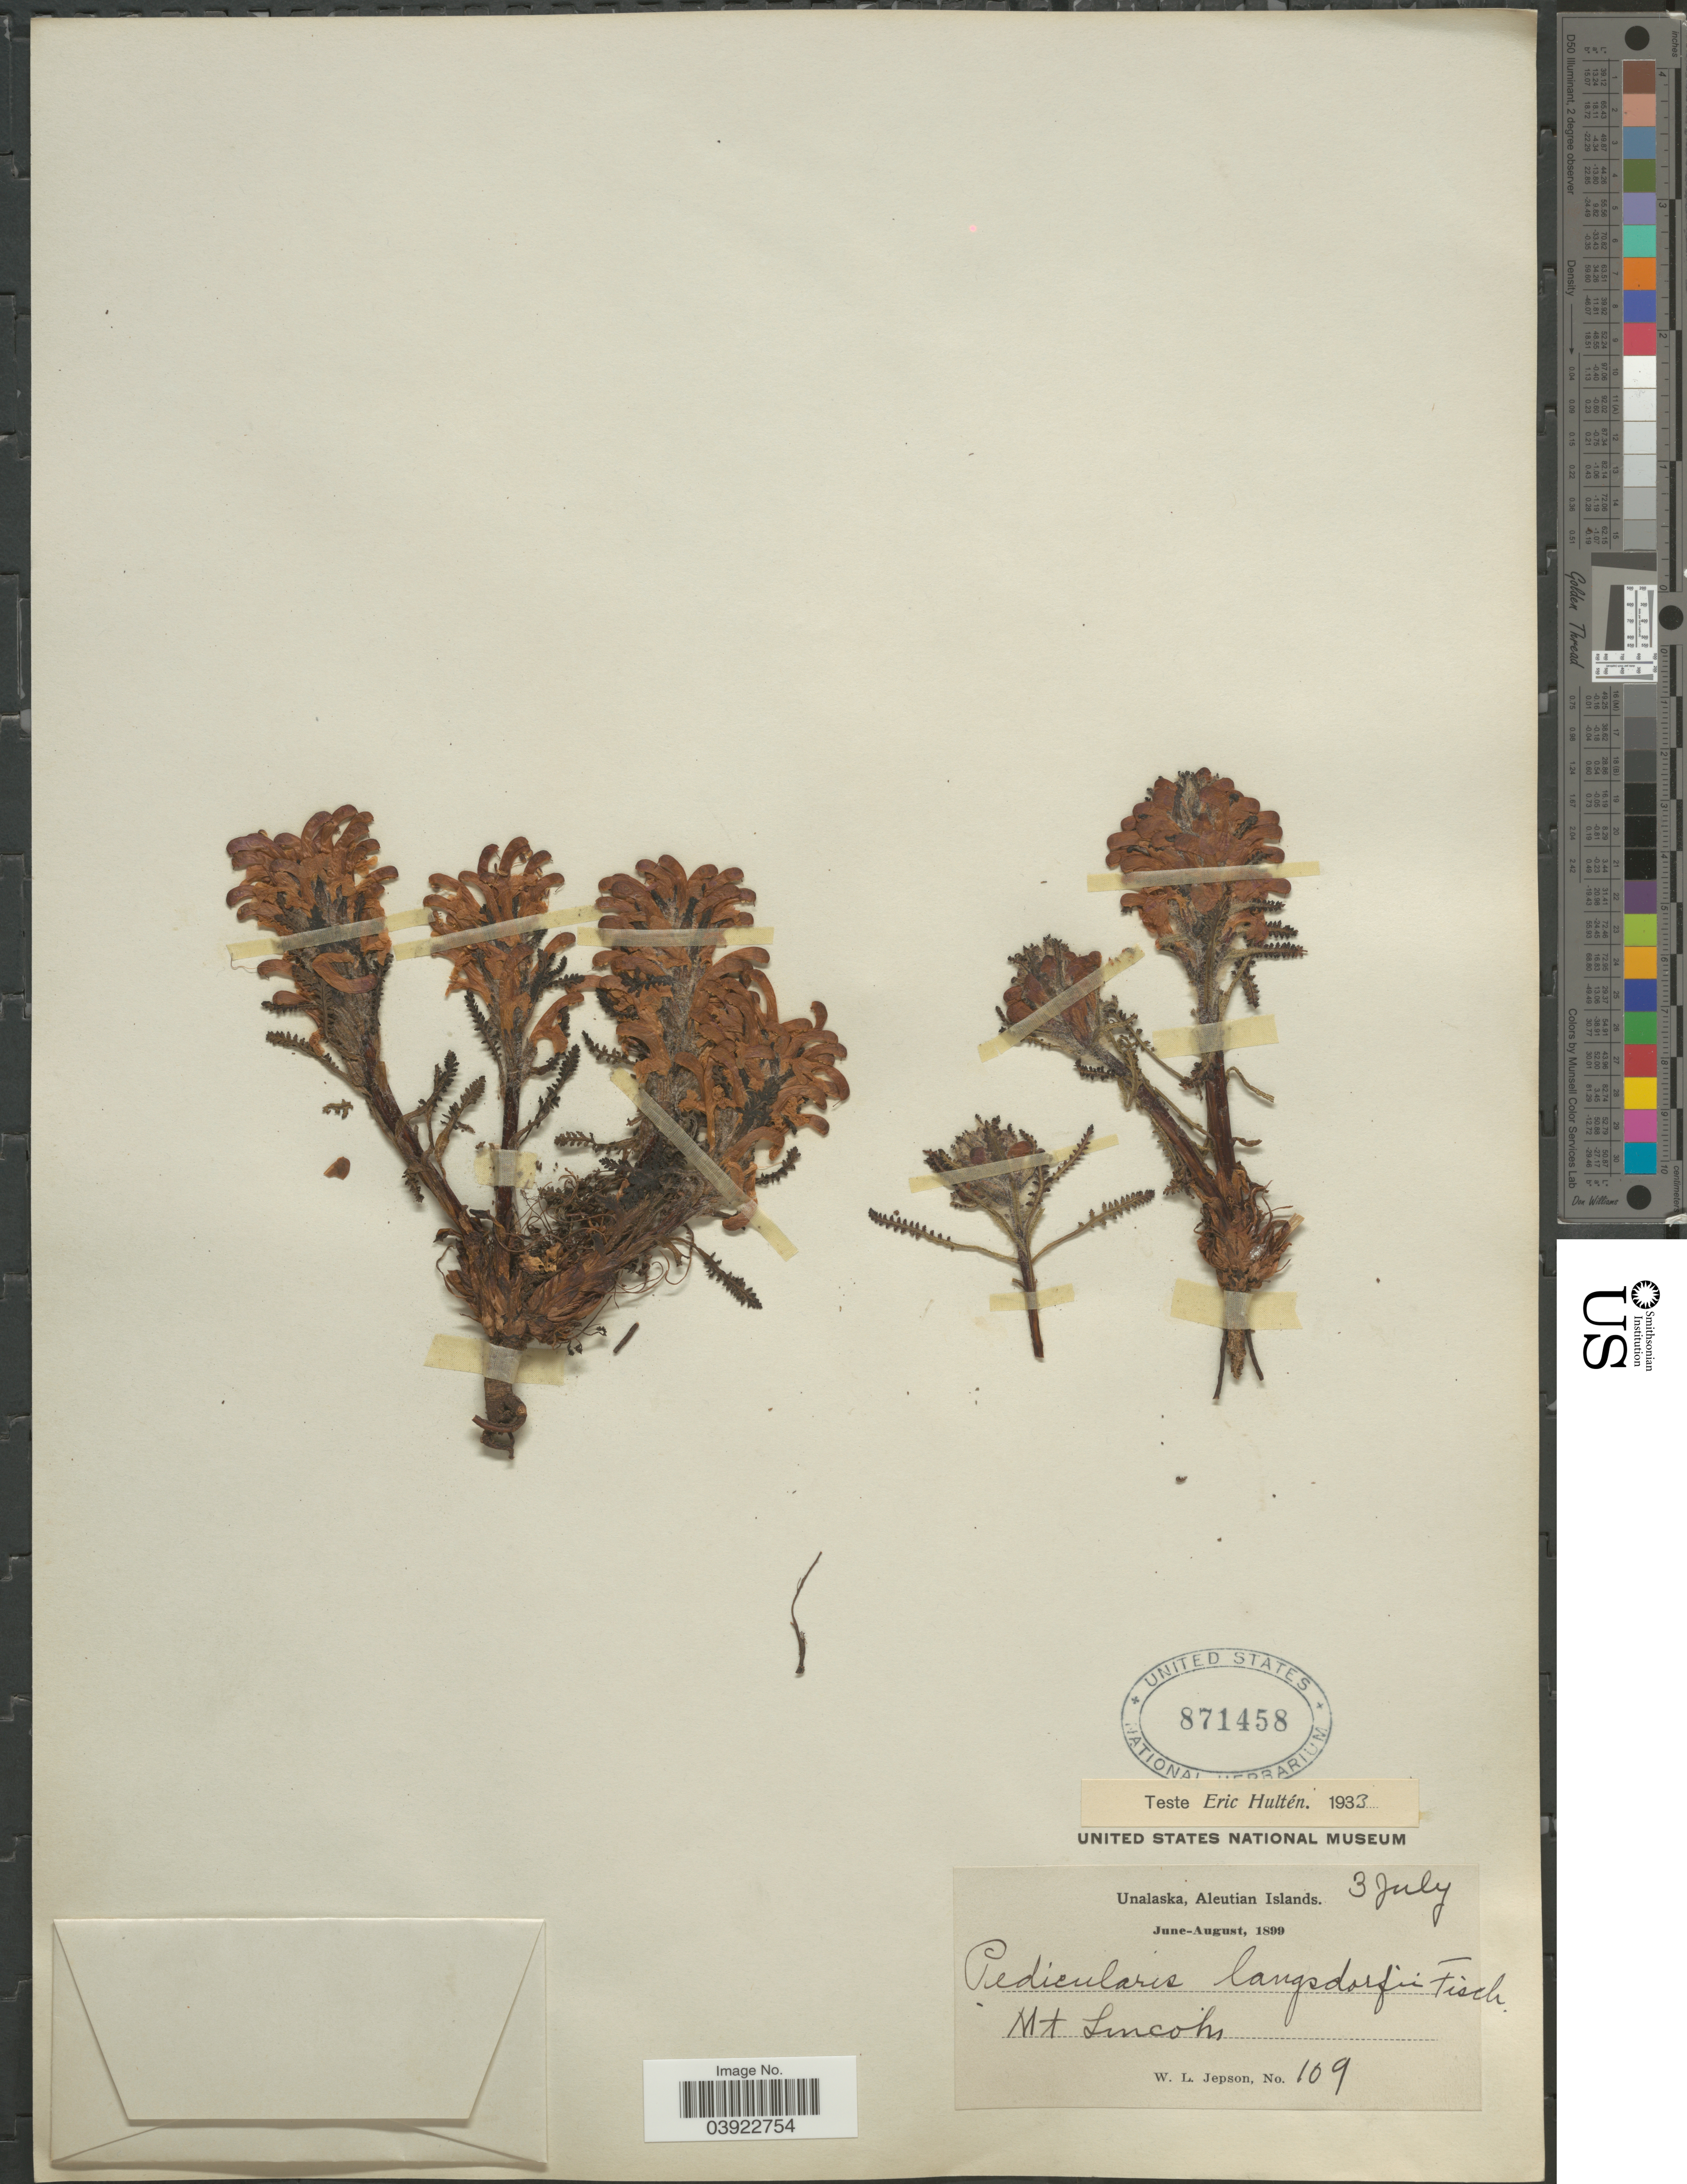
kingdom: Plantae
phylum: Tracheophyta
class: Magnoliopsida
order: Lamiales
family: Orobanchaceae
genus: Pedicularis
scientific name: Pedicularis langsdorffii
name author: Fisch. ex Steven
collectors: W. L. Jepson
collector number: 109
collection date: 1899-07-03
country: United States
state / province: Alaska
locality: Unalaska, Aleutian Islands. Mt Lincoln.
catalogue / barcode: US 871458